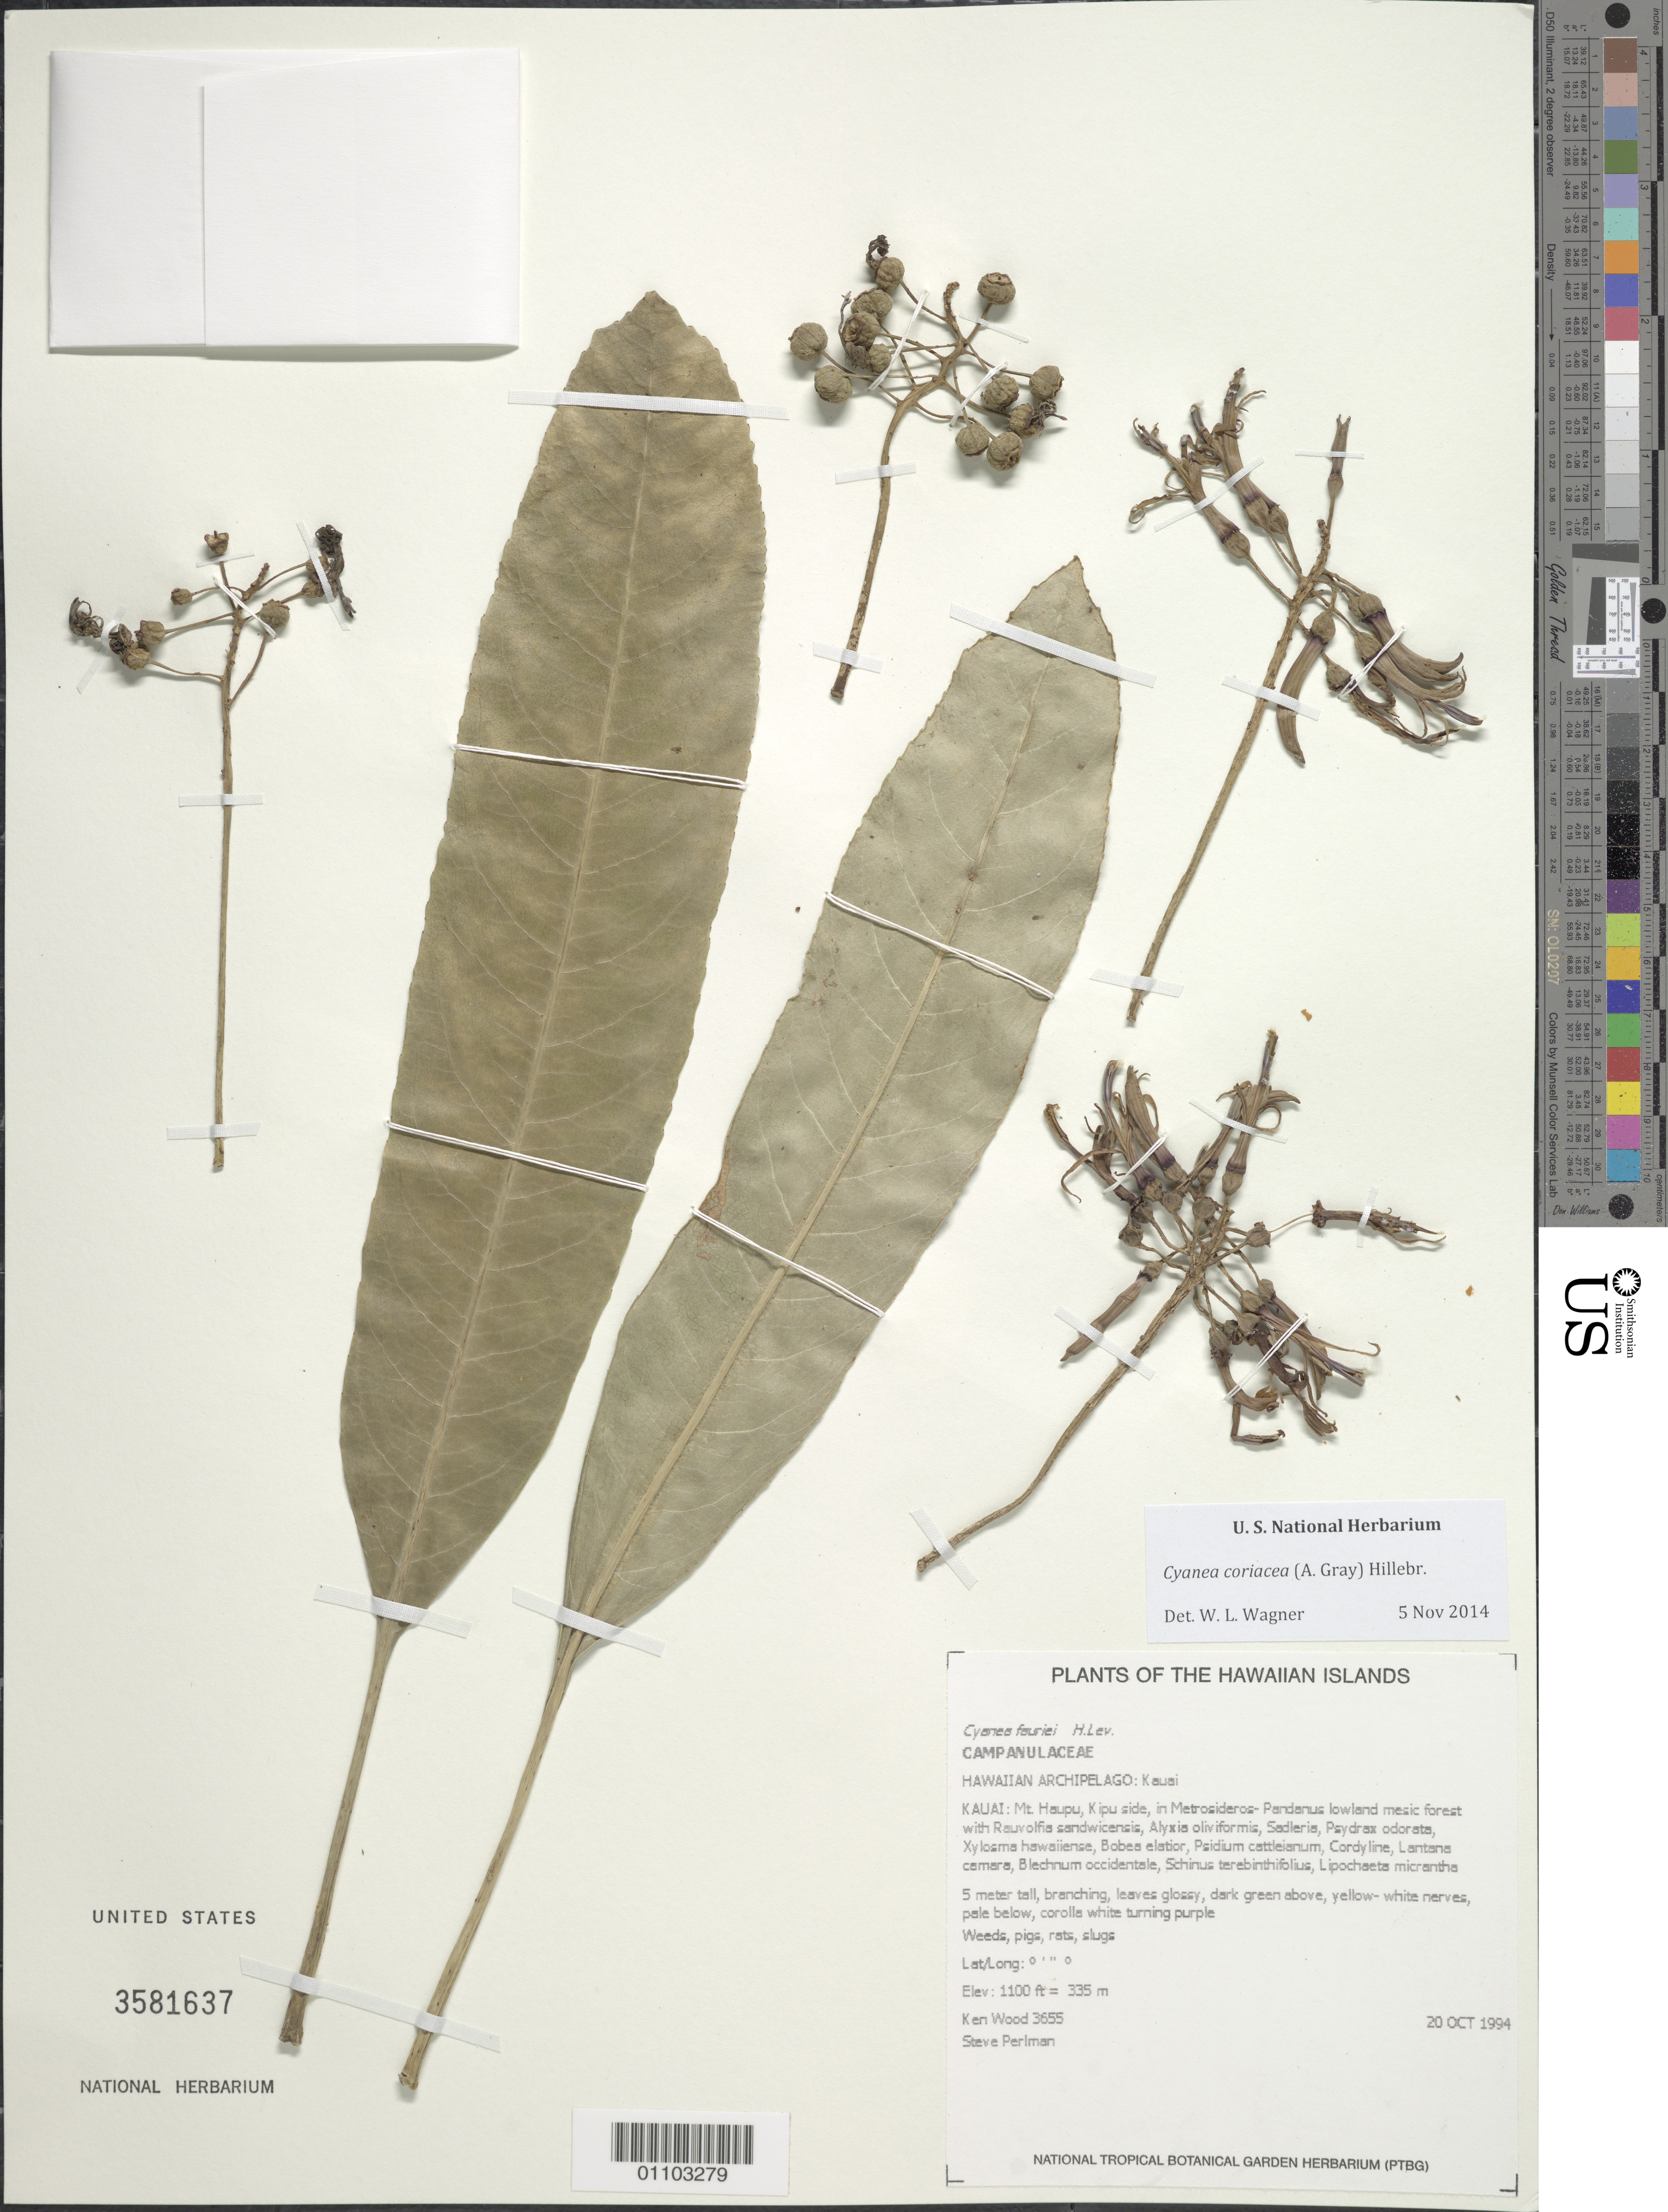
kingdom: Plantae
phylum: Tracheophyta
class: Magnoliopsida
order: Asterales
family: Campanulaceae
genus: Cyanea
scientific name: Cyanea coriacea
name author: (A. Gray) Hillebr.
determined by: Wagner, W. L., (BOT), Smithsonian Institution - National Museum of Natural History (UNITED STATES)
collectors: K. R. Wood & S. P. Perlman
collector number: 3655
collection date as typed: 20 Oct 1994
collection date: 1994-10-20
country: United States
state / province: Hawaii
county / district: Kauai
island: Kaua'i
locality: Mount Haupu, Kipu side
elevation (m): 335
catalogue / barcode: US 3581637